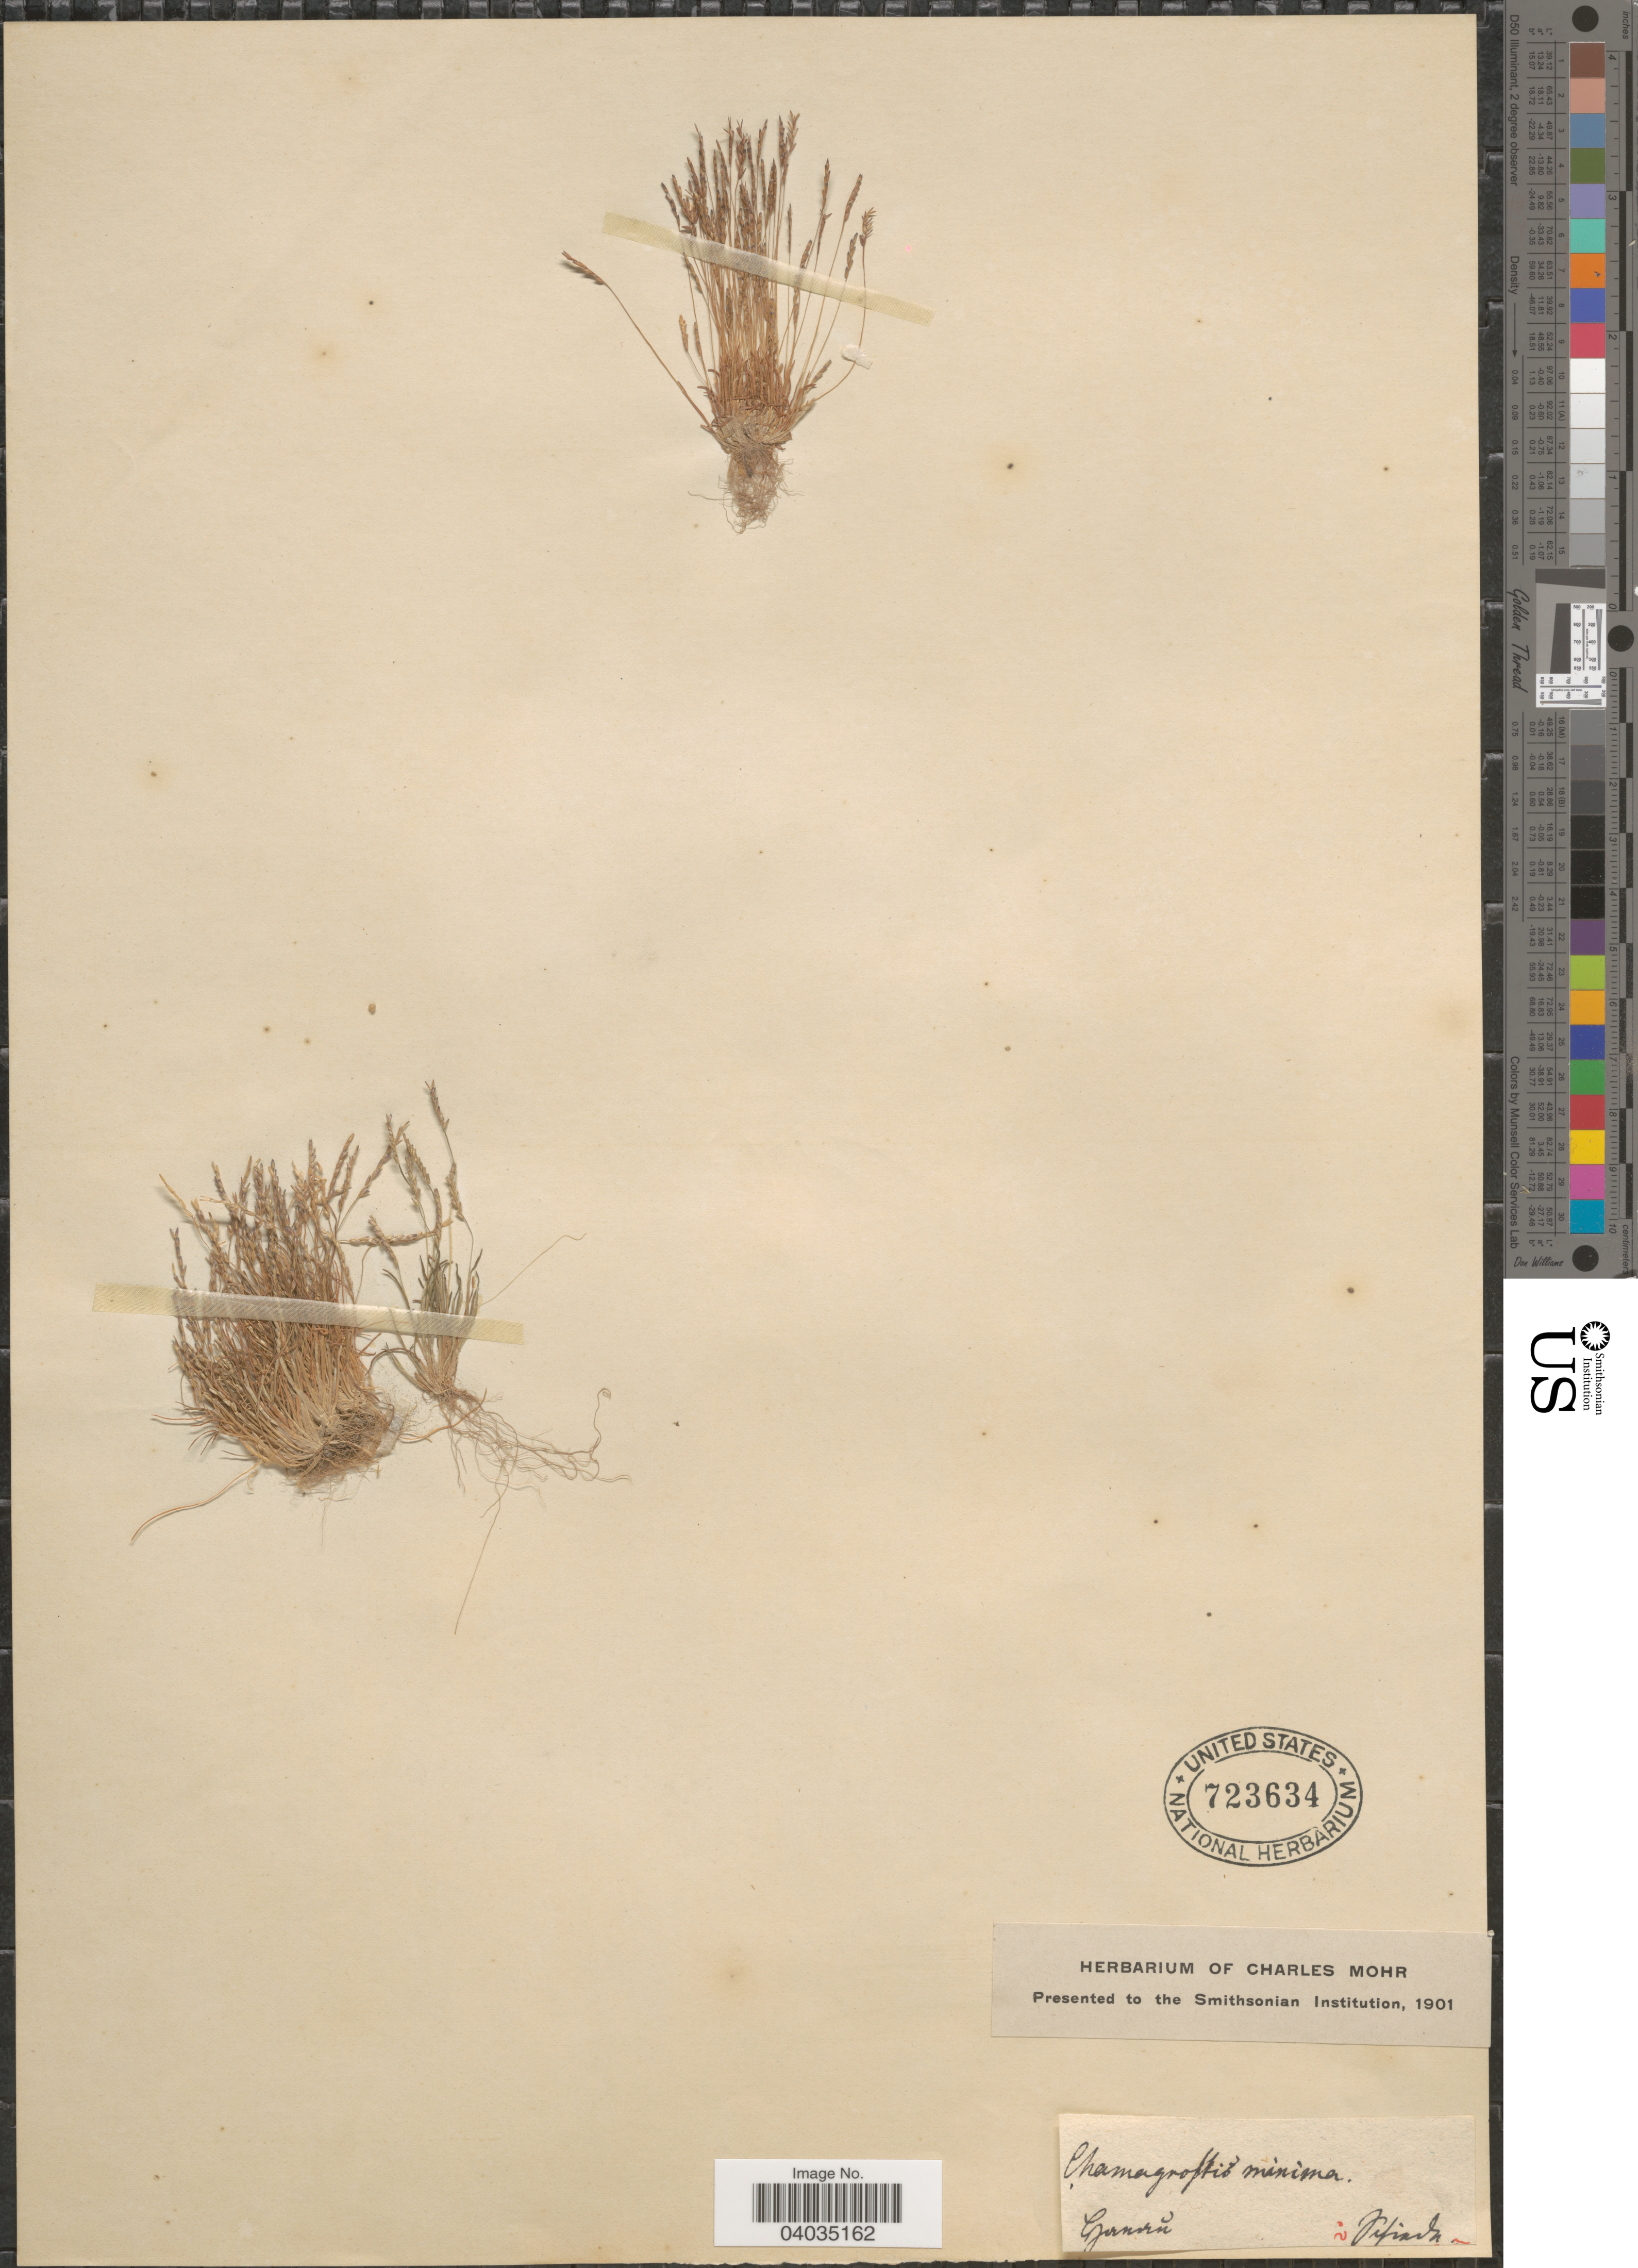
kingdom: Plantae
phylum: Tracheophyta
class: Liliopsida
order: Poales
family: Poaceae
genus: Mibora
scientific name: Mibora minima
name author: (L.) Desv.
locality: Gornorn.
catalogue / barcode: US 723634